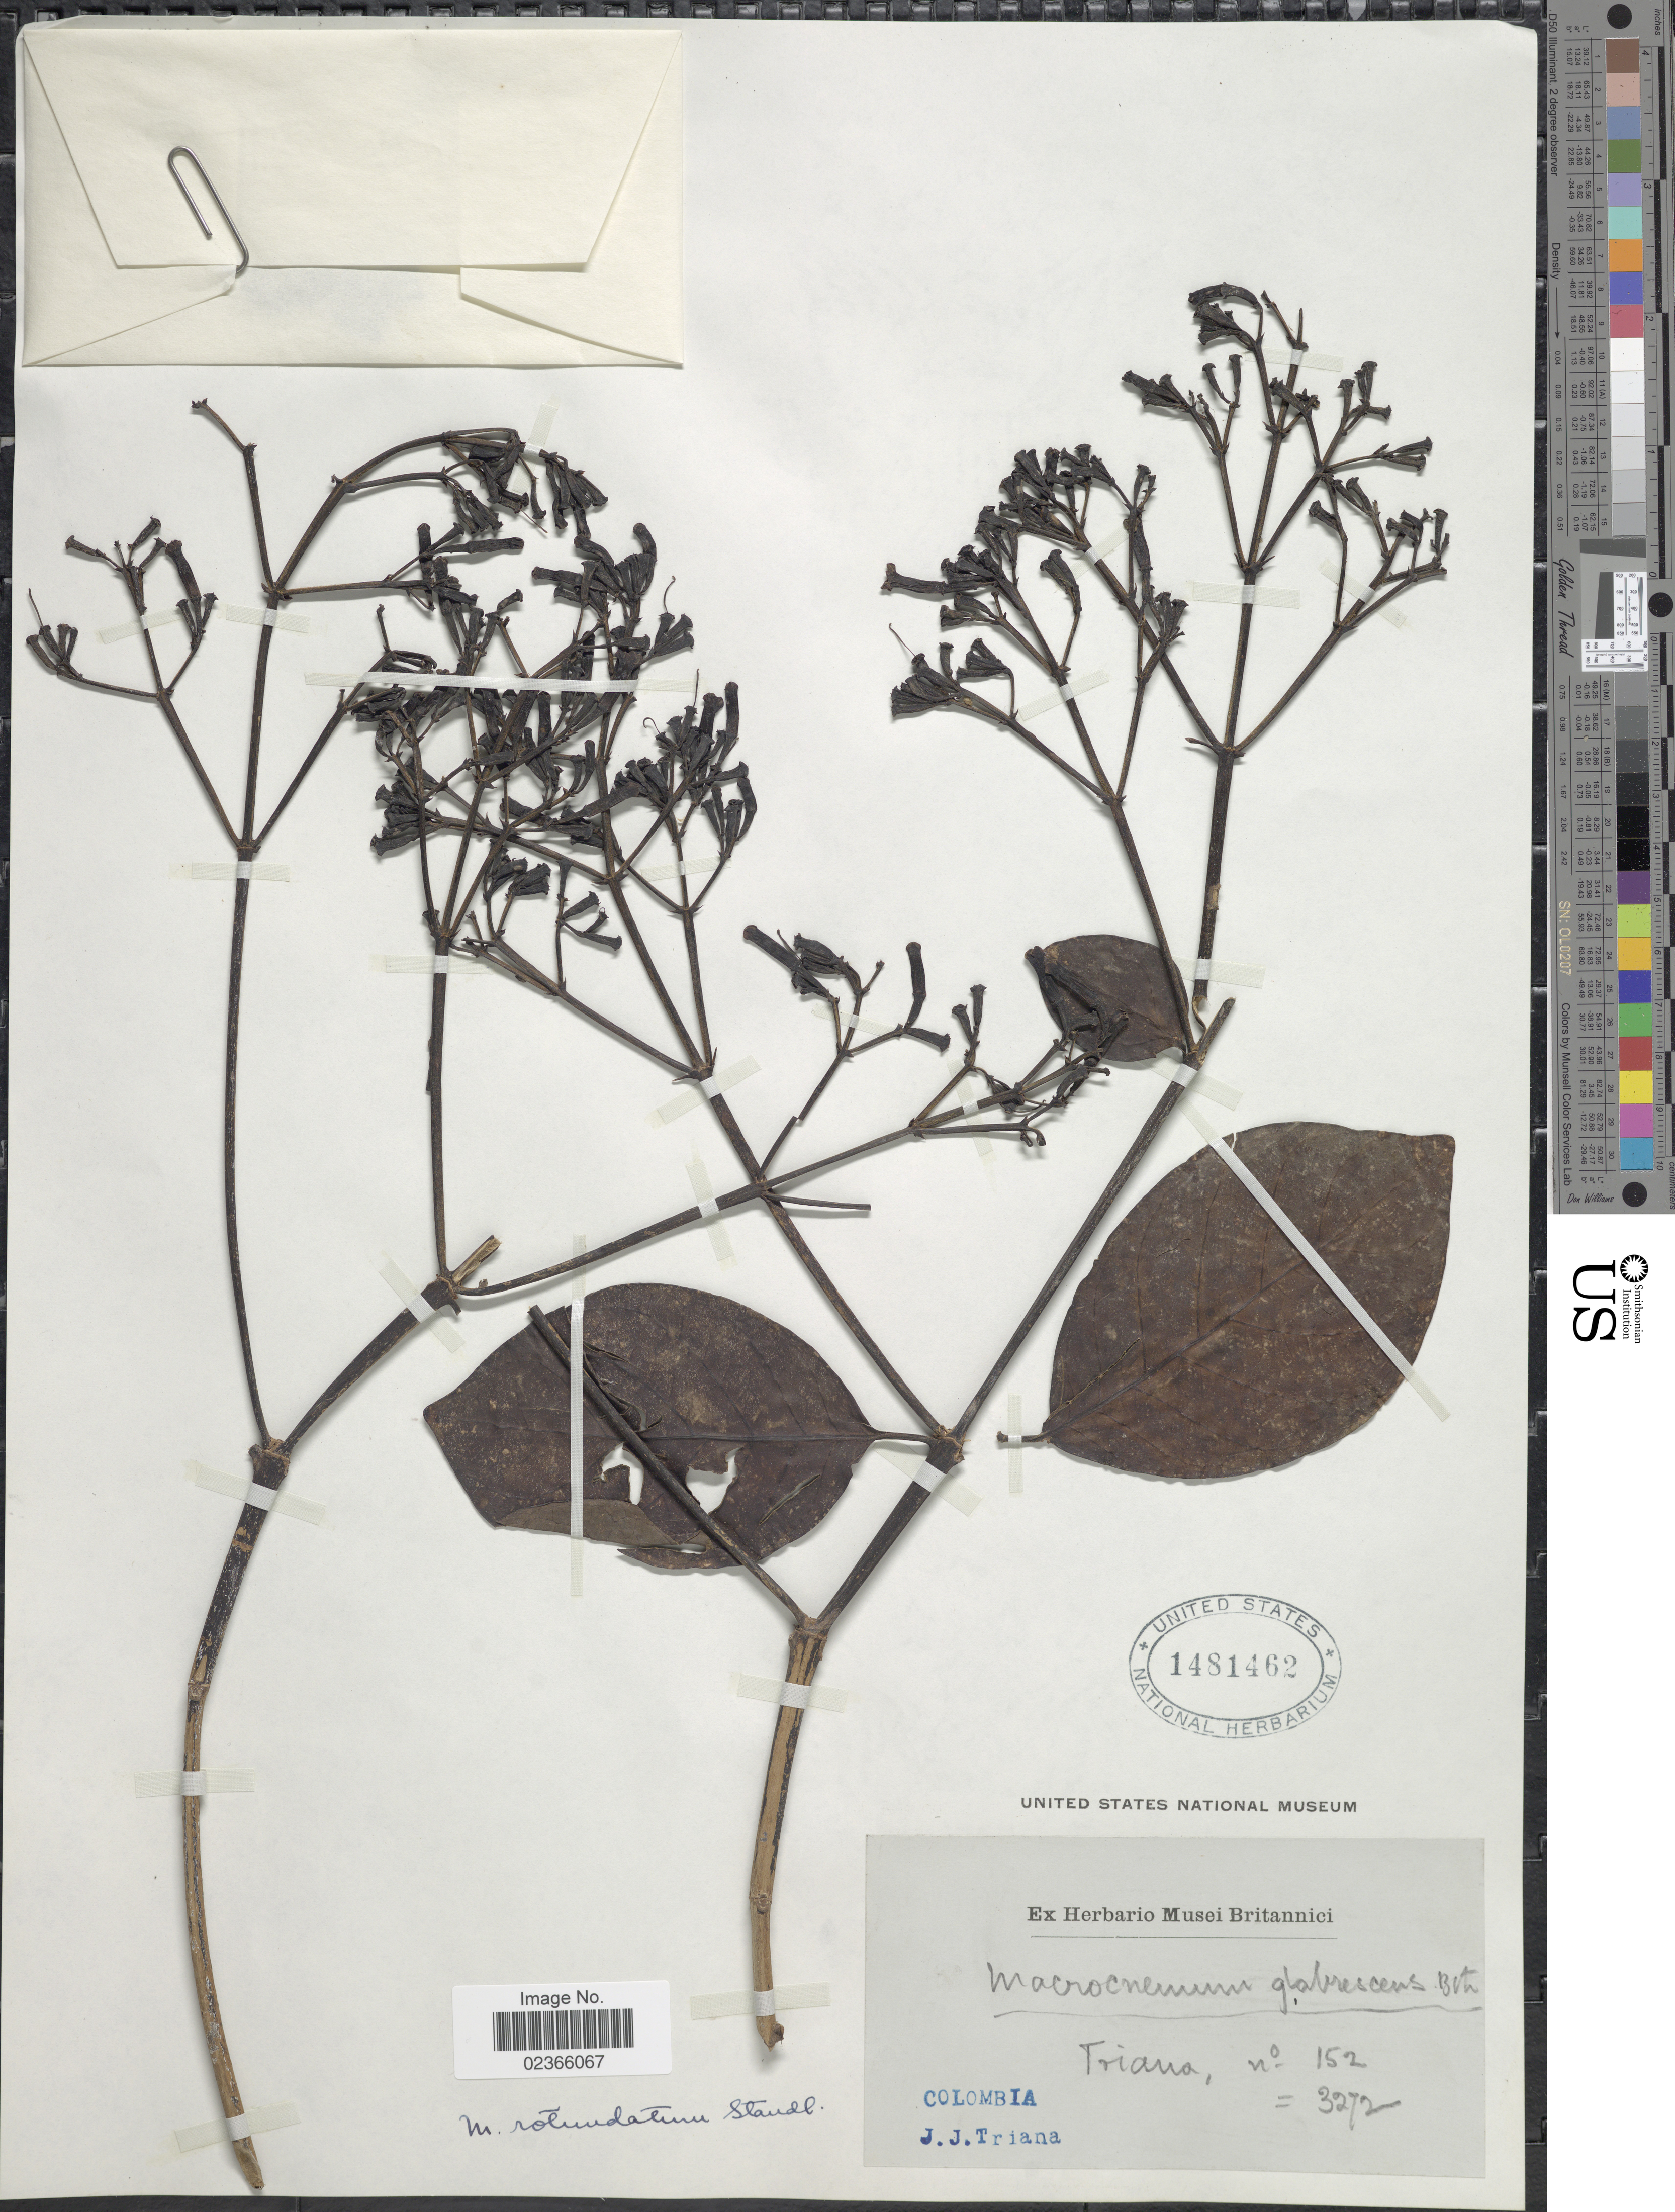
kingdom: Plantae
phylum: Tracheophyta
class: Magnoliopsida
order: Gentianales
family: Rubiaceae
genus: Macrocnemum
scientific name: Macrocnemum rotundatum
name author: Standl.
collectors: J. J. Triana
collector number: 152/3272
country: Colombia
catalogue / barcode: US 1481462